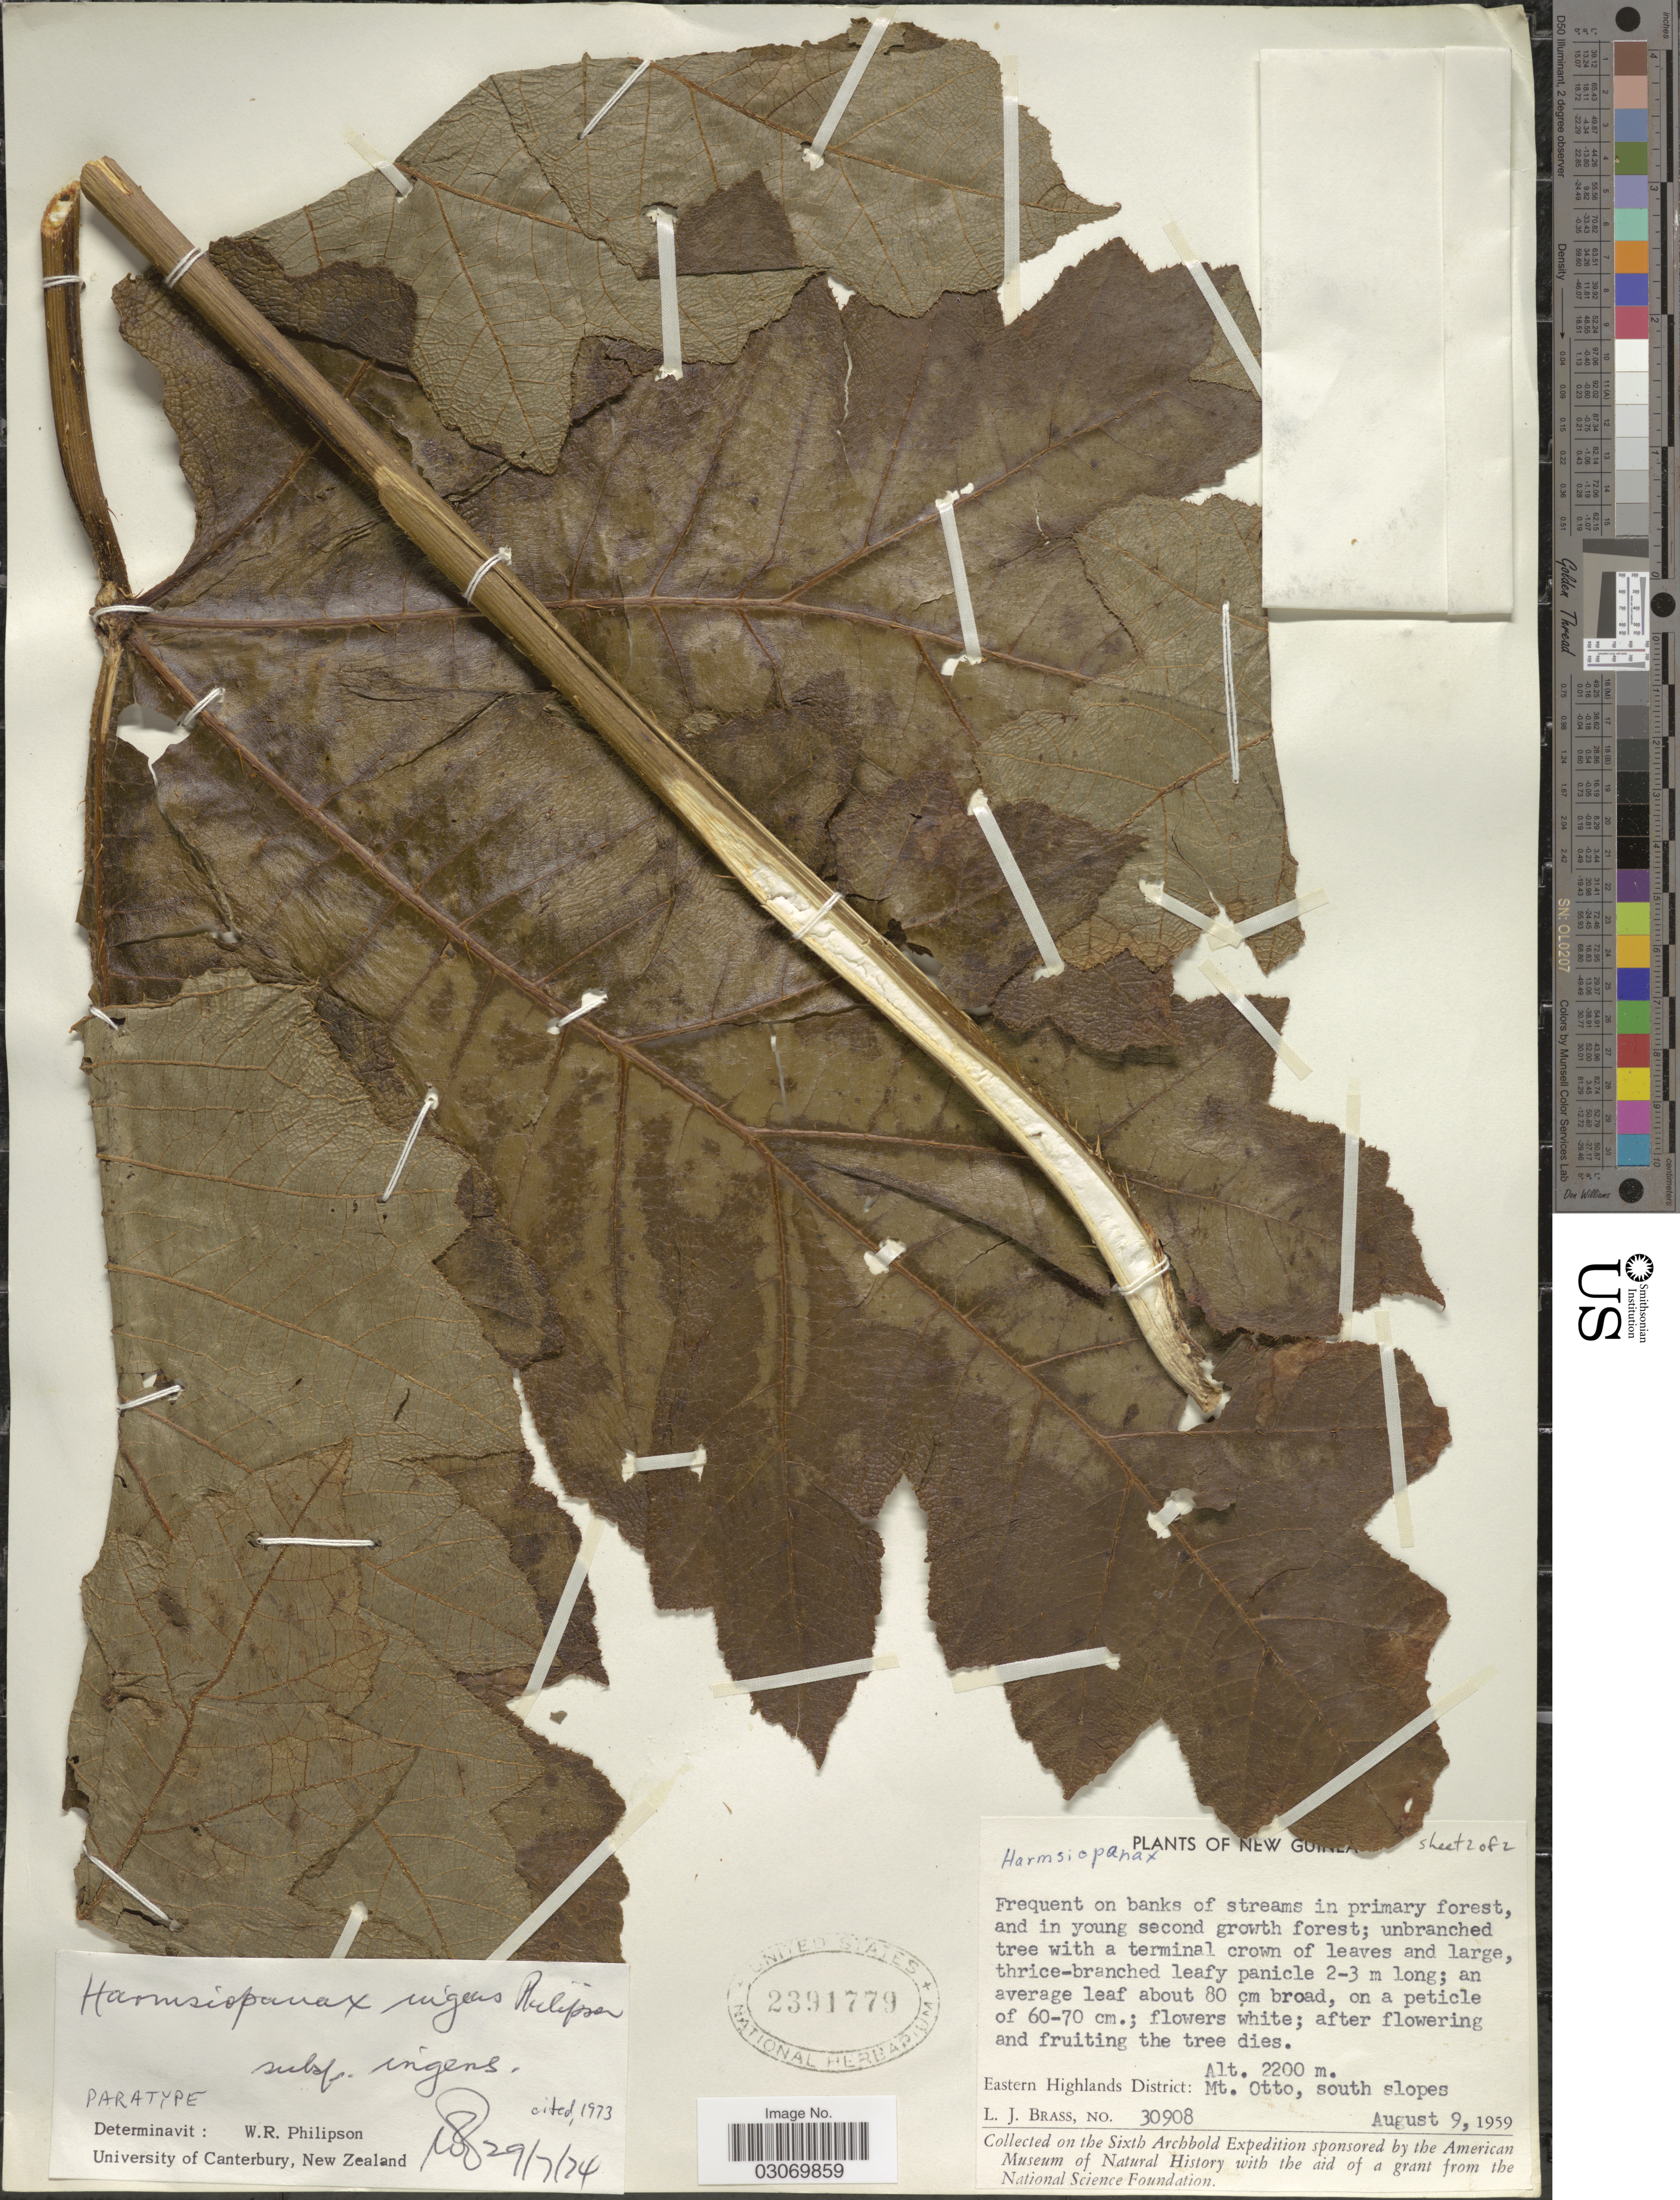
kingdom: Plantae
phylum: Tracheophyta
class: Magnoliopsida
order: Apiales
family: Araliaceae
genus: Harmsiopanax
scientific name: Harmsiopanax ingens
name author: Philipson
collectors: L. J. Brass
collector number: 30908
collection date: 1959-08-09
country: Papua New Guinea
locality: New Guinea, Eastern Highlands District: Mt. Otto, south slopes.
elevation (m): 2200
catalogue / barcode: US 2391779